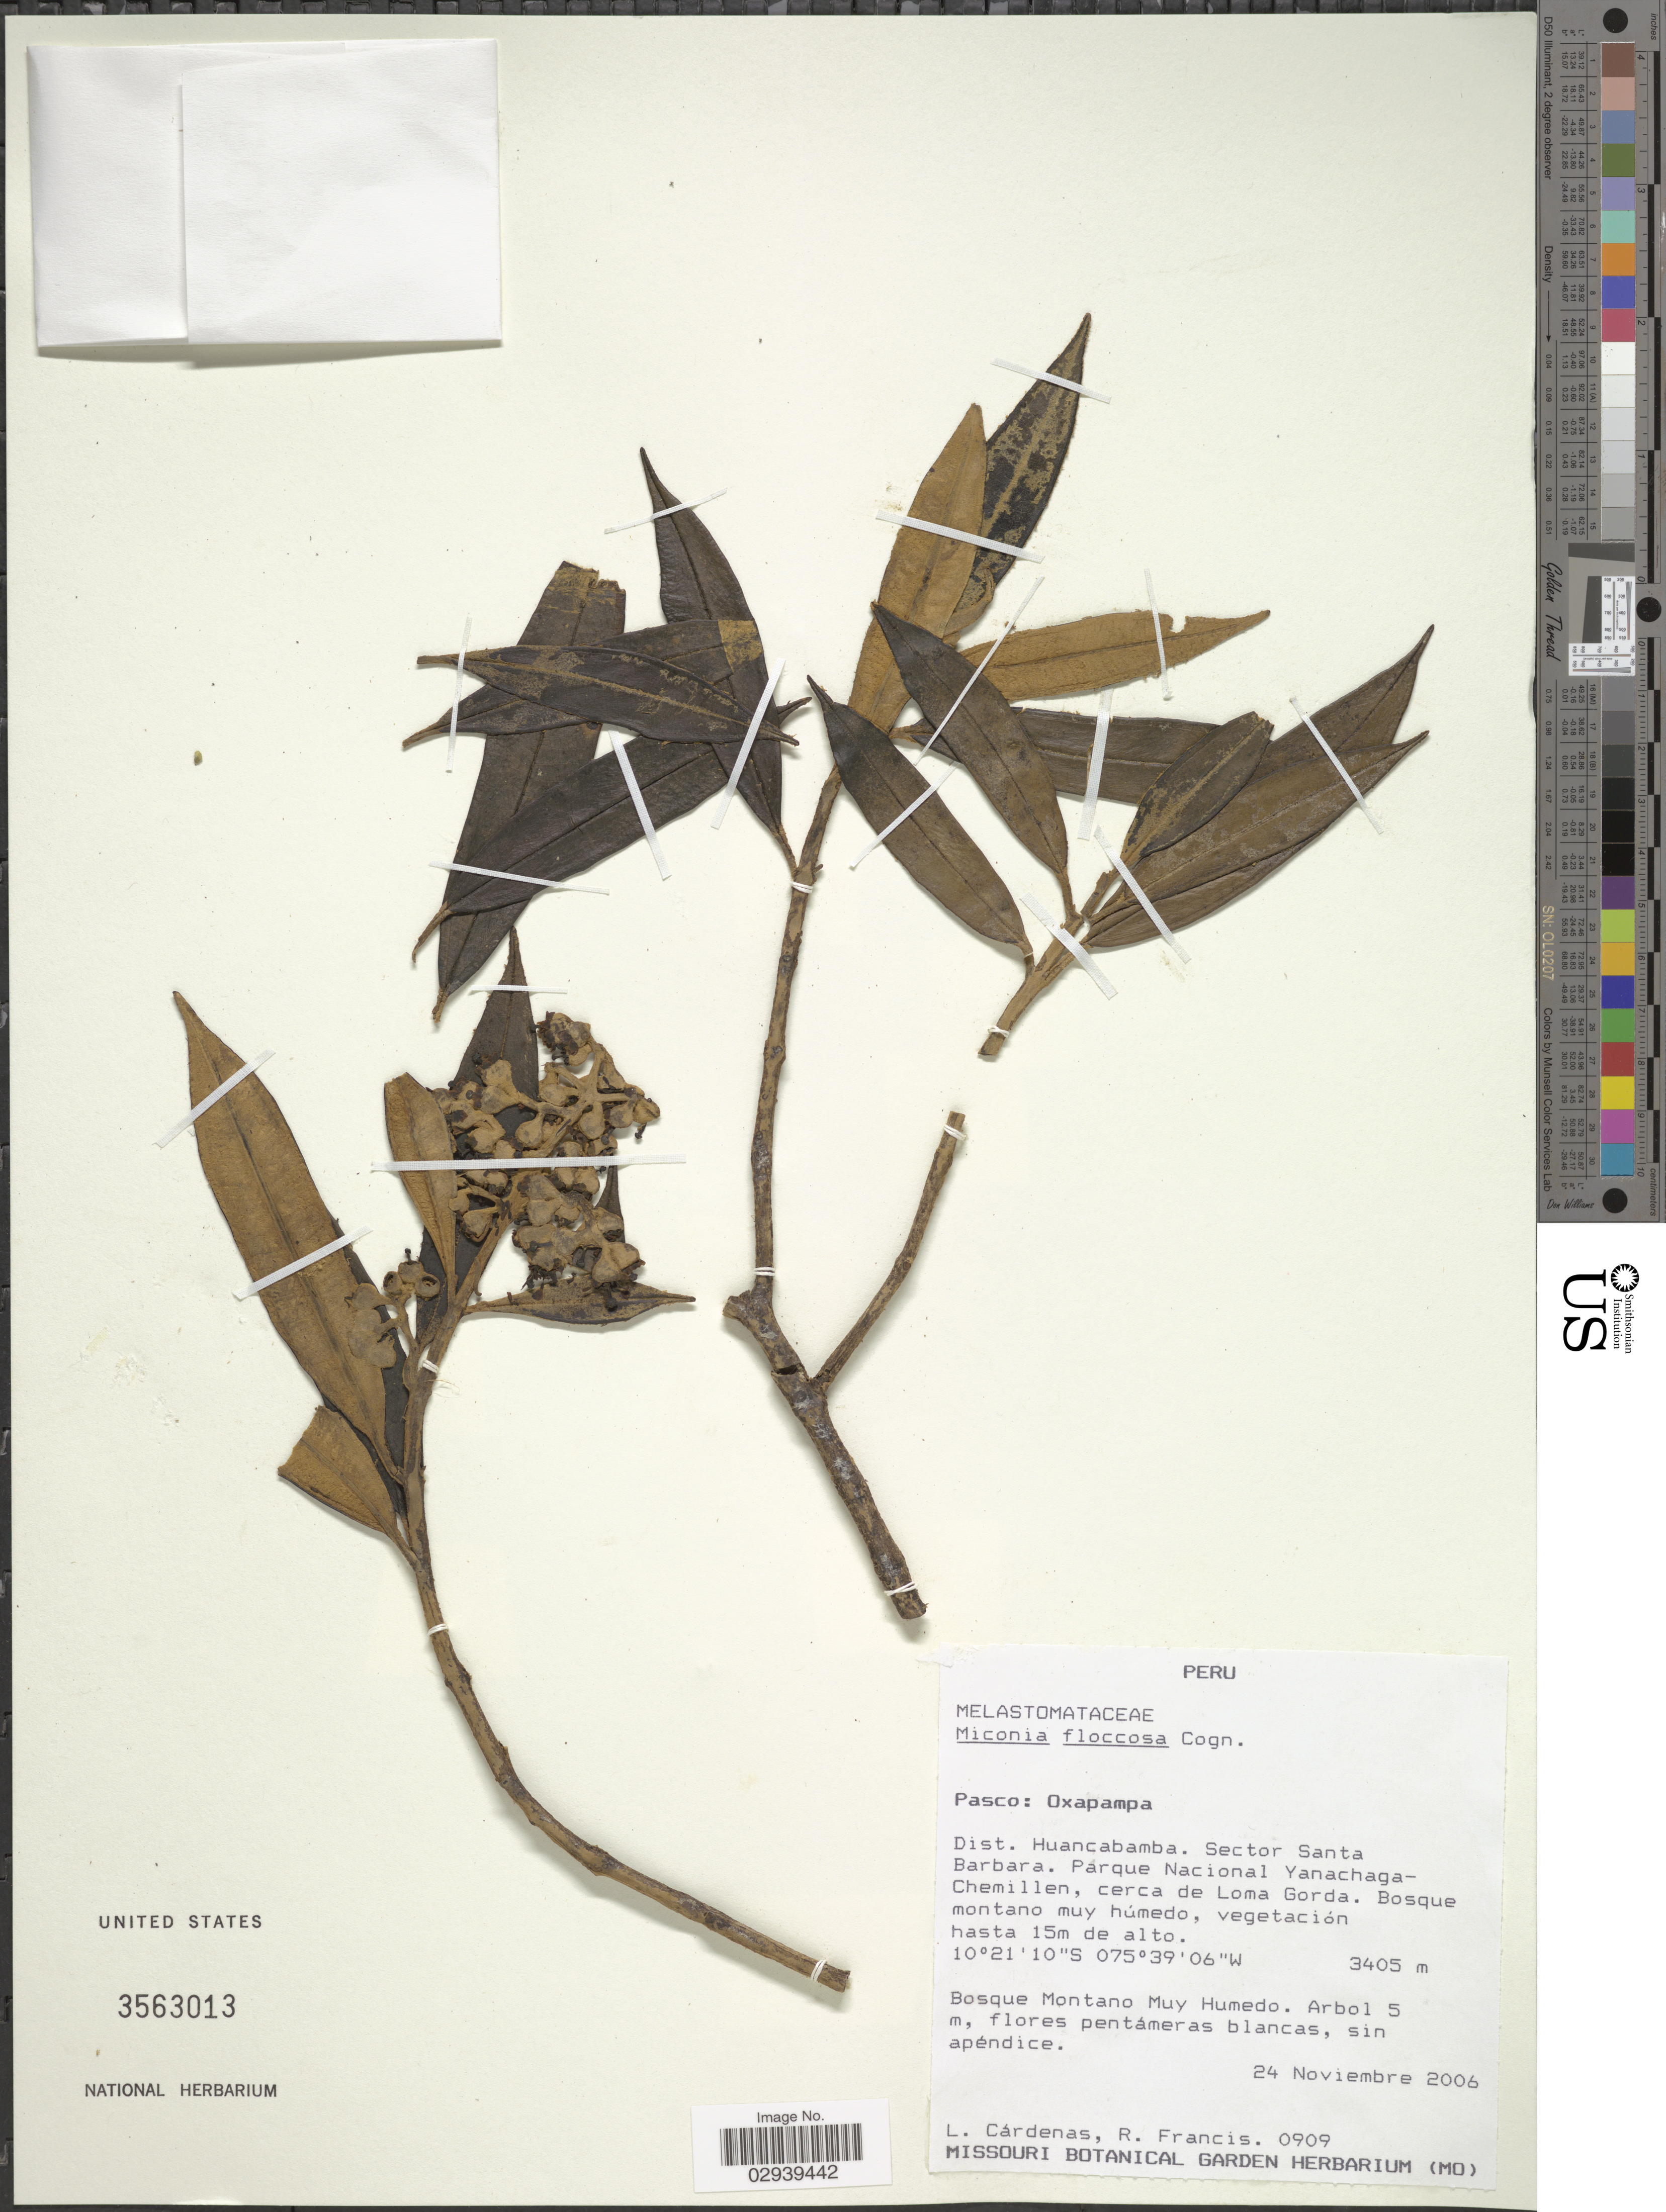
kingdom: Plantae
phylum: Tracheophyta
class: Magnoliopsida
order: Myrtales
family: Melastomataceae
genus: Miconia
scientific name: Miconia floccosa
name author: Cogn.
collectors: L. Cárdenas & R. Francis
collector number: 0909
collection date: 2006-11-24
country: Peru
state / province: Pasco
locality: Oxapampa, Dist. Huancabamba. Sector Santa Barbara. Párque Nacional Yanachaga-Chemillen, cerca de Loma Gorda.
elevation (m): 3405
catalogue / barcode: US 2563013